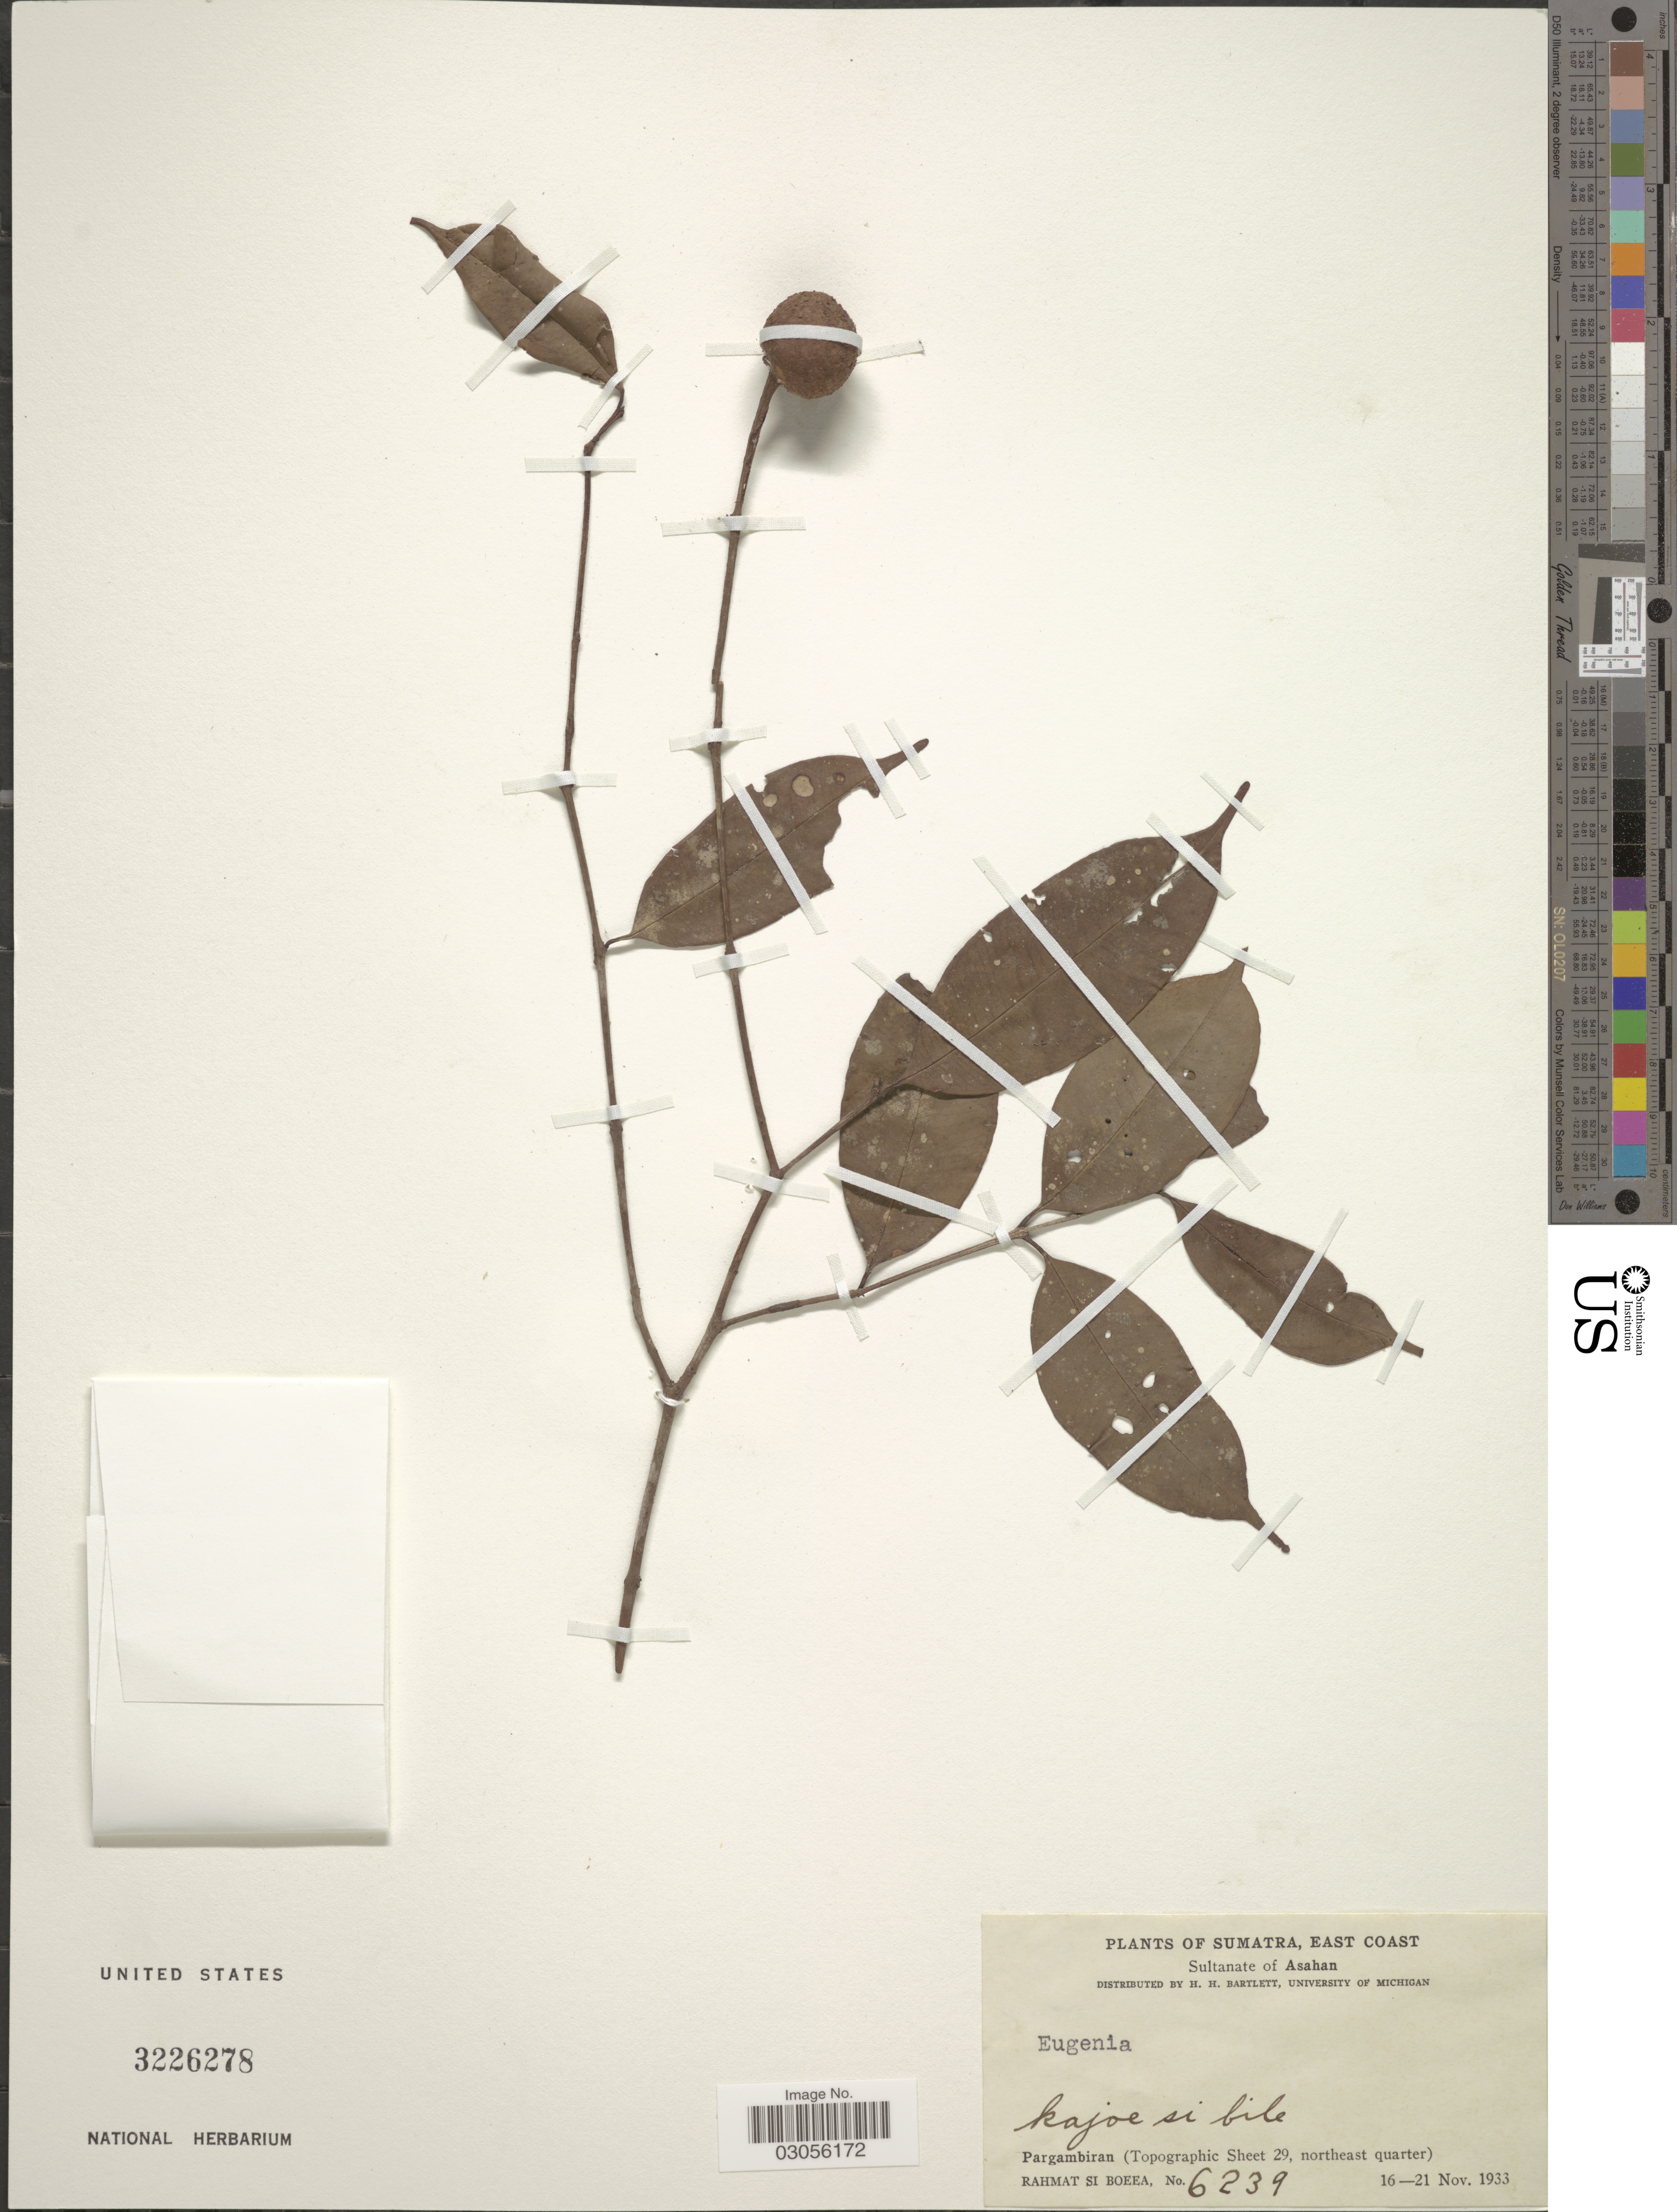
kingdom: Plantae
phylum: Tracheophyta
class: Magnoliopsida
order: Myrtales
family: Myrtaceae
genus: Syzygium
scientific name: Syzygium sp.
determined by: Strong, M. T., (US), Smithsonian Institution - National Museum of Natural History (UNITED STATES)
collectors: Rahmat Si Boeea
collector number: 6239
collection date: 1933-11-16/1933-11-21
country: Indonesia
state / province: Sumatra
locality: East Coast. Sultanate of Asahan. Pargambiran (Topographic Sheet 29, northeast quarter).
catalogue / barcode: US 3226278